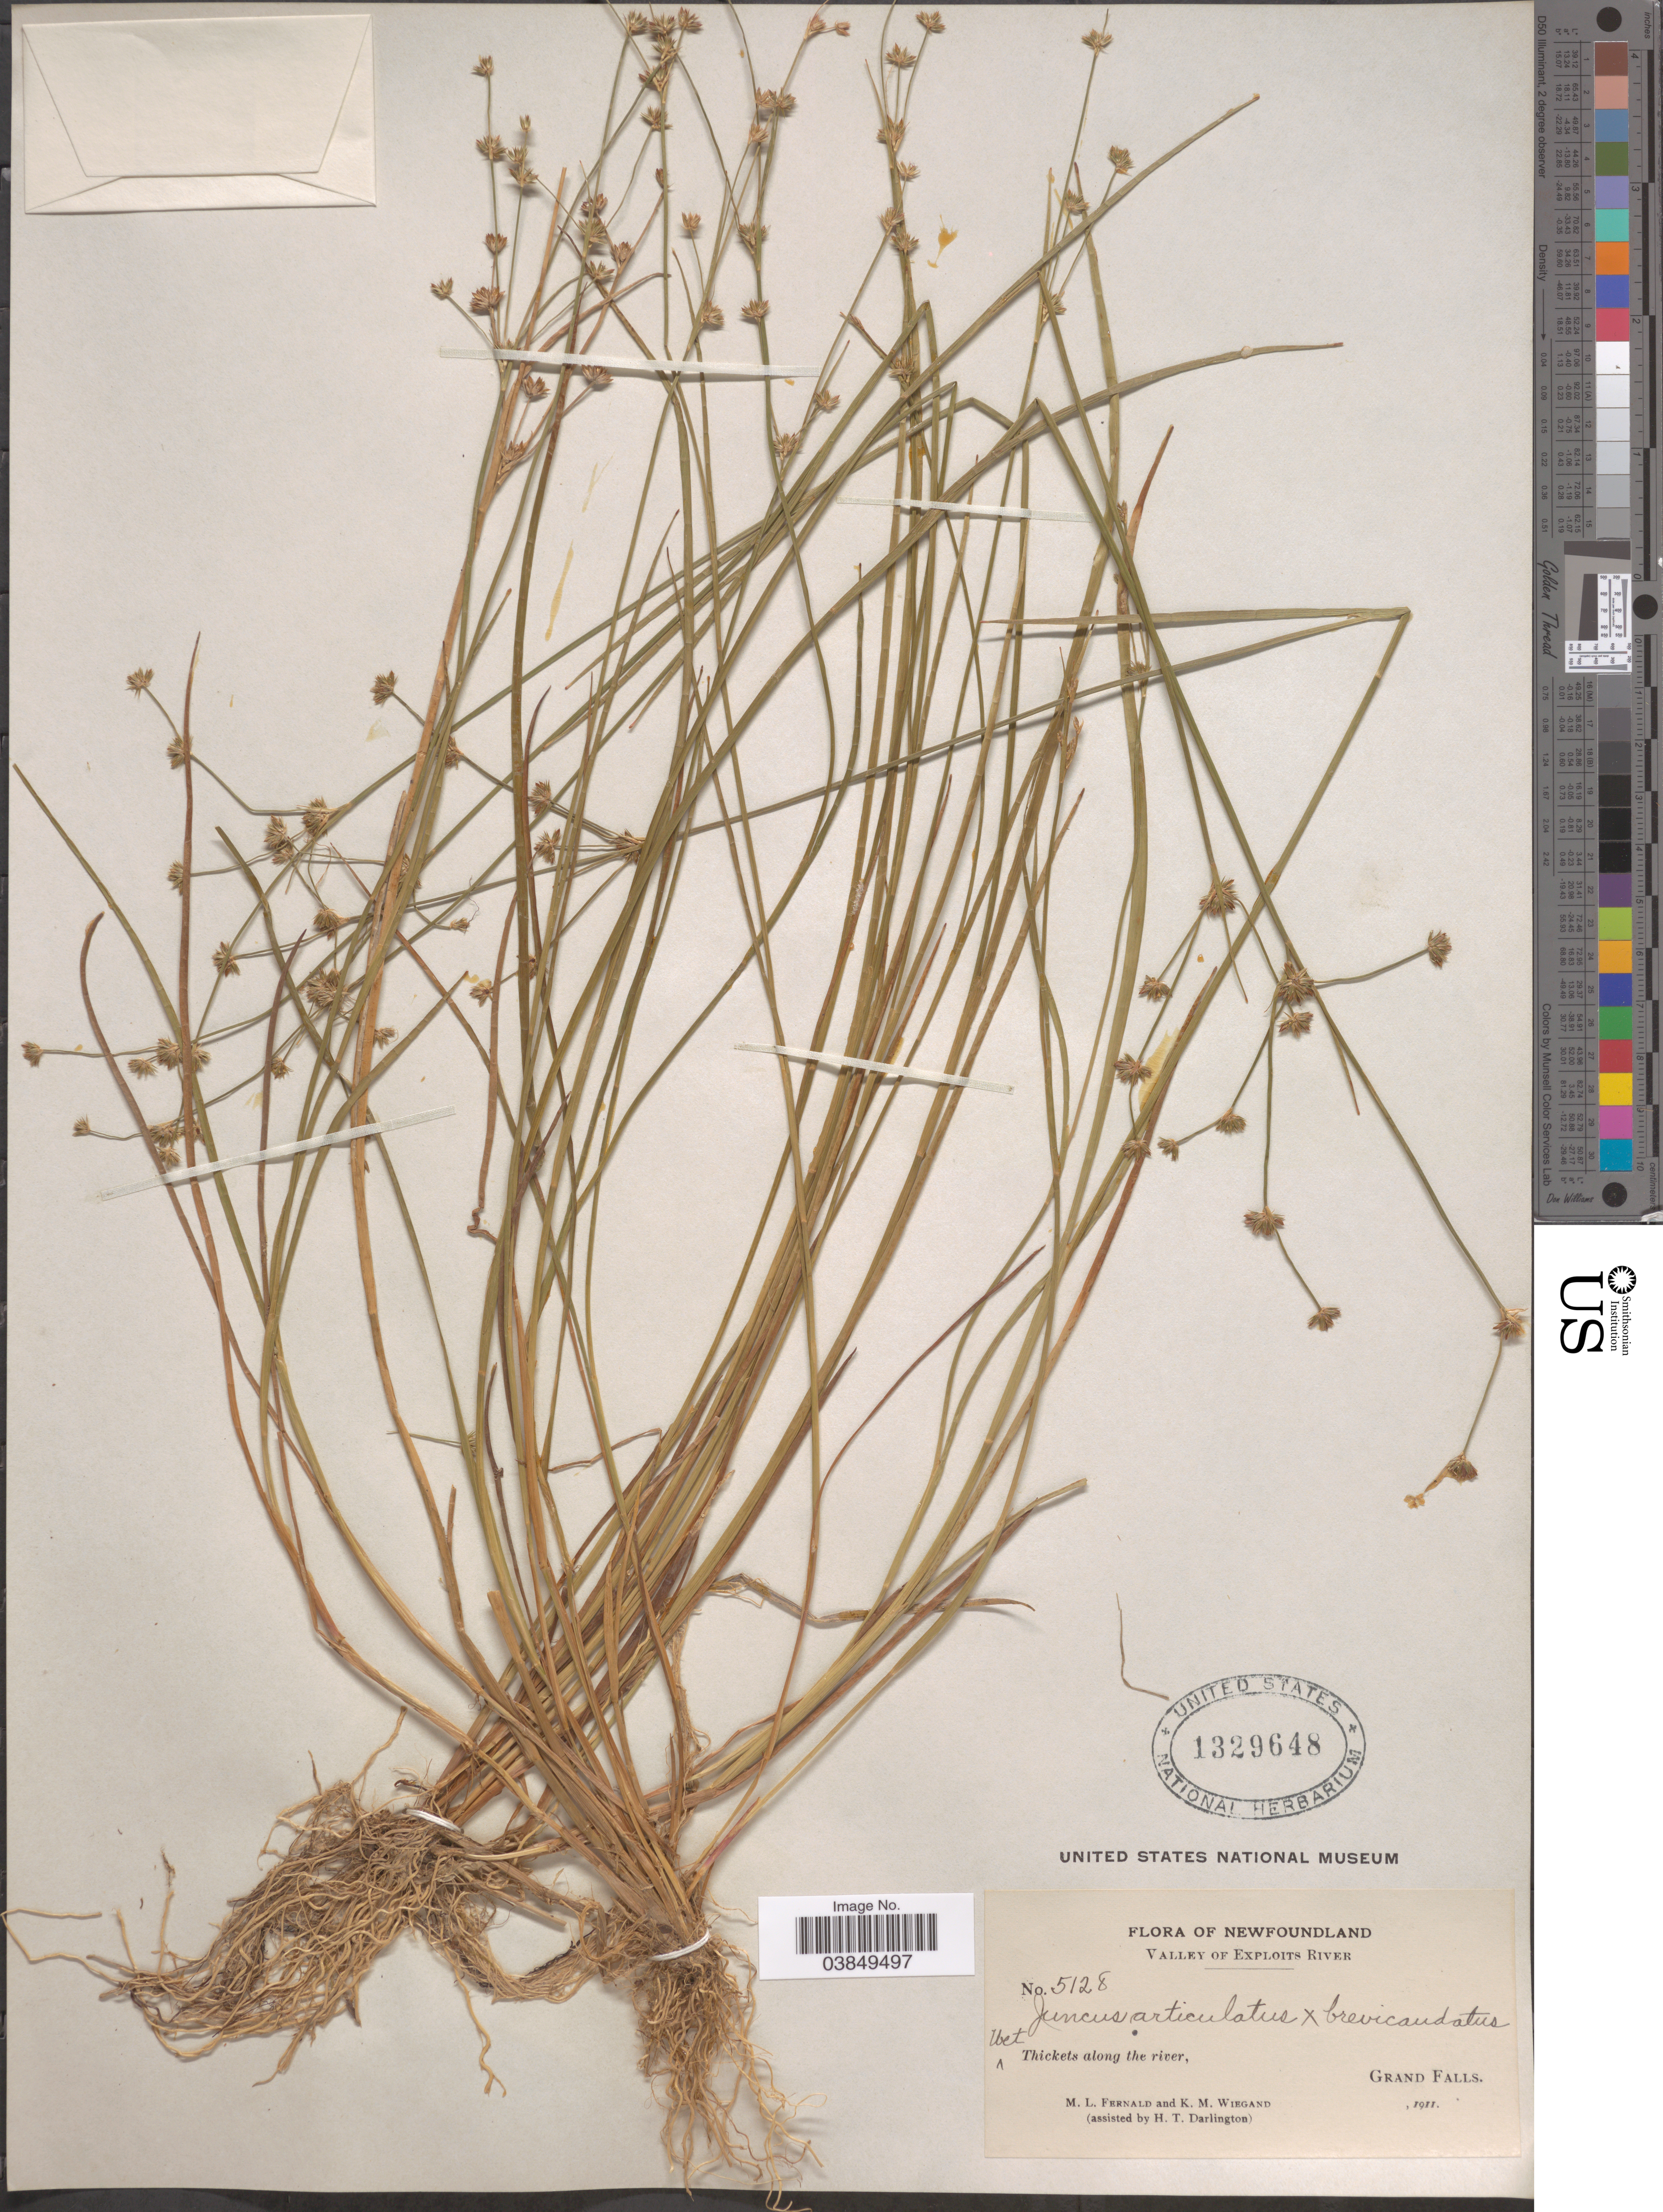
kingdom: Plantae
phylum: Tracheophyta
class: Liliopsida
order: Poales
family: Juncaceae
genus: Juncus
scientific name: Juncus articulatus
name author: L.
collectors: M. L. Fernald, K. M. Wiegand & H. Darlington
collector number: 5128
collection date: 1911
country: Canada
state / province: Newfoundland and Labrador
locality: Valley of Exploits River. Grand Falls.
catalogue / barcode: US 1329648